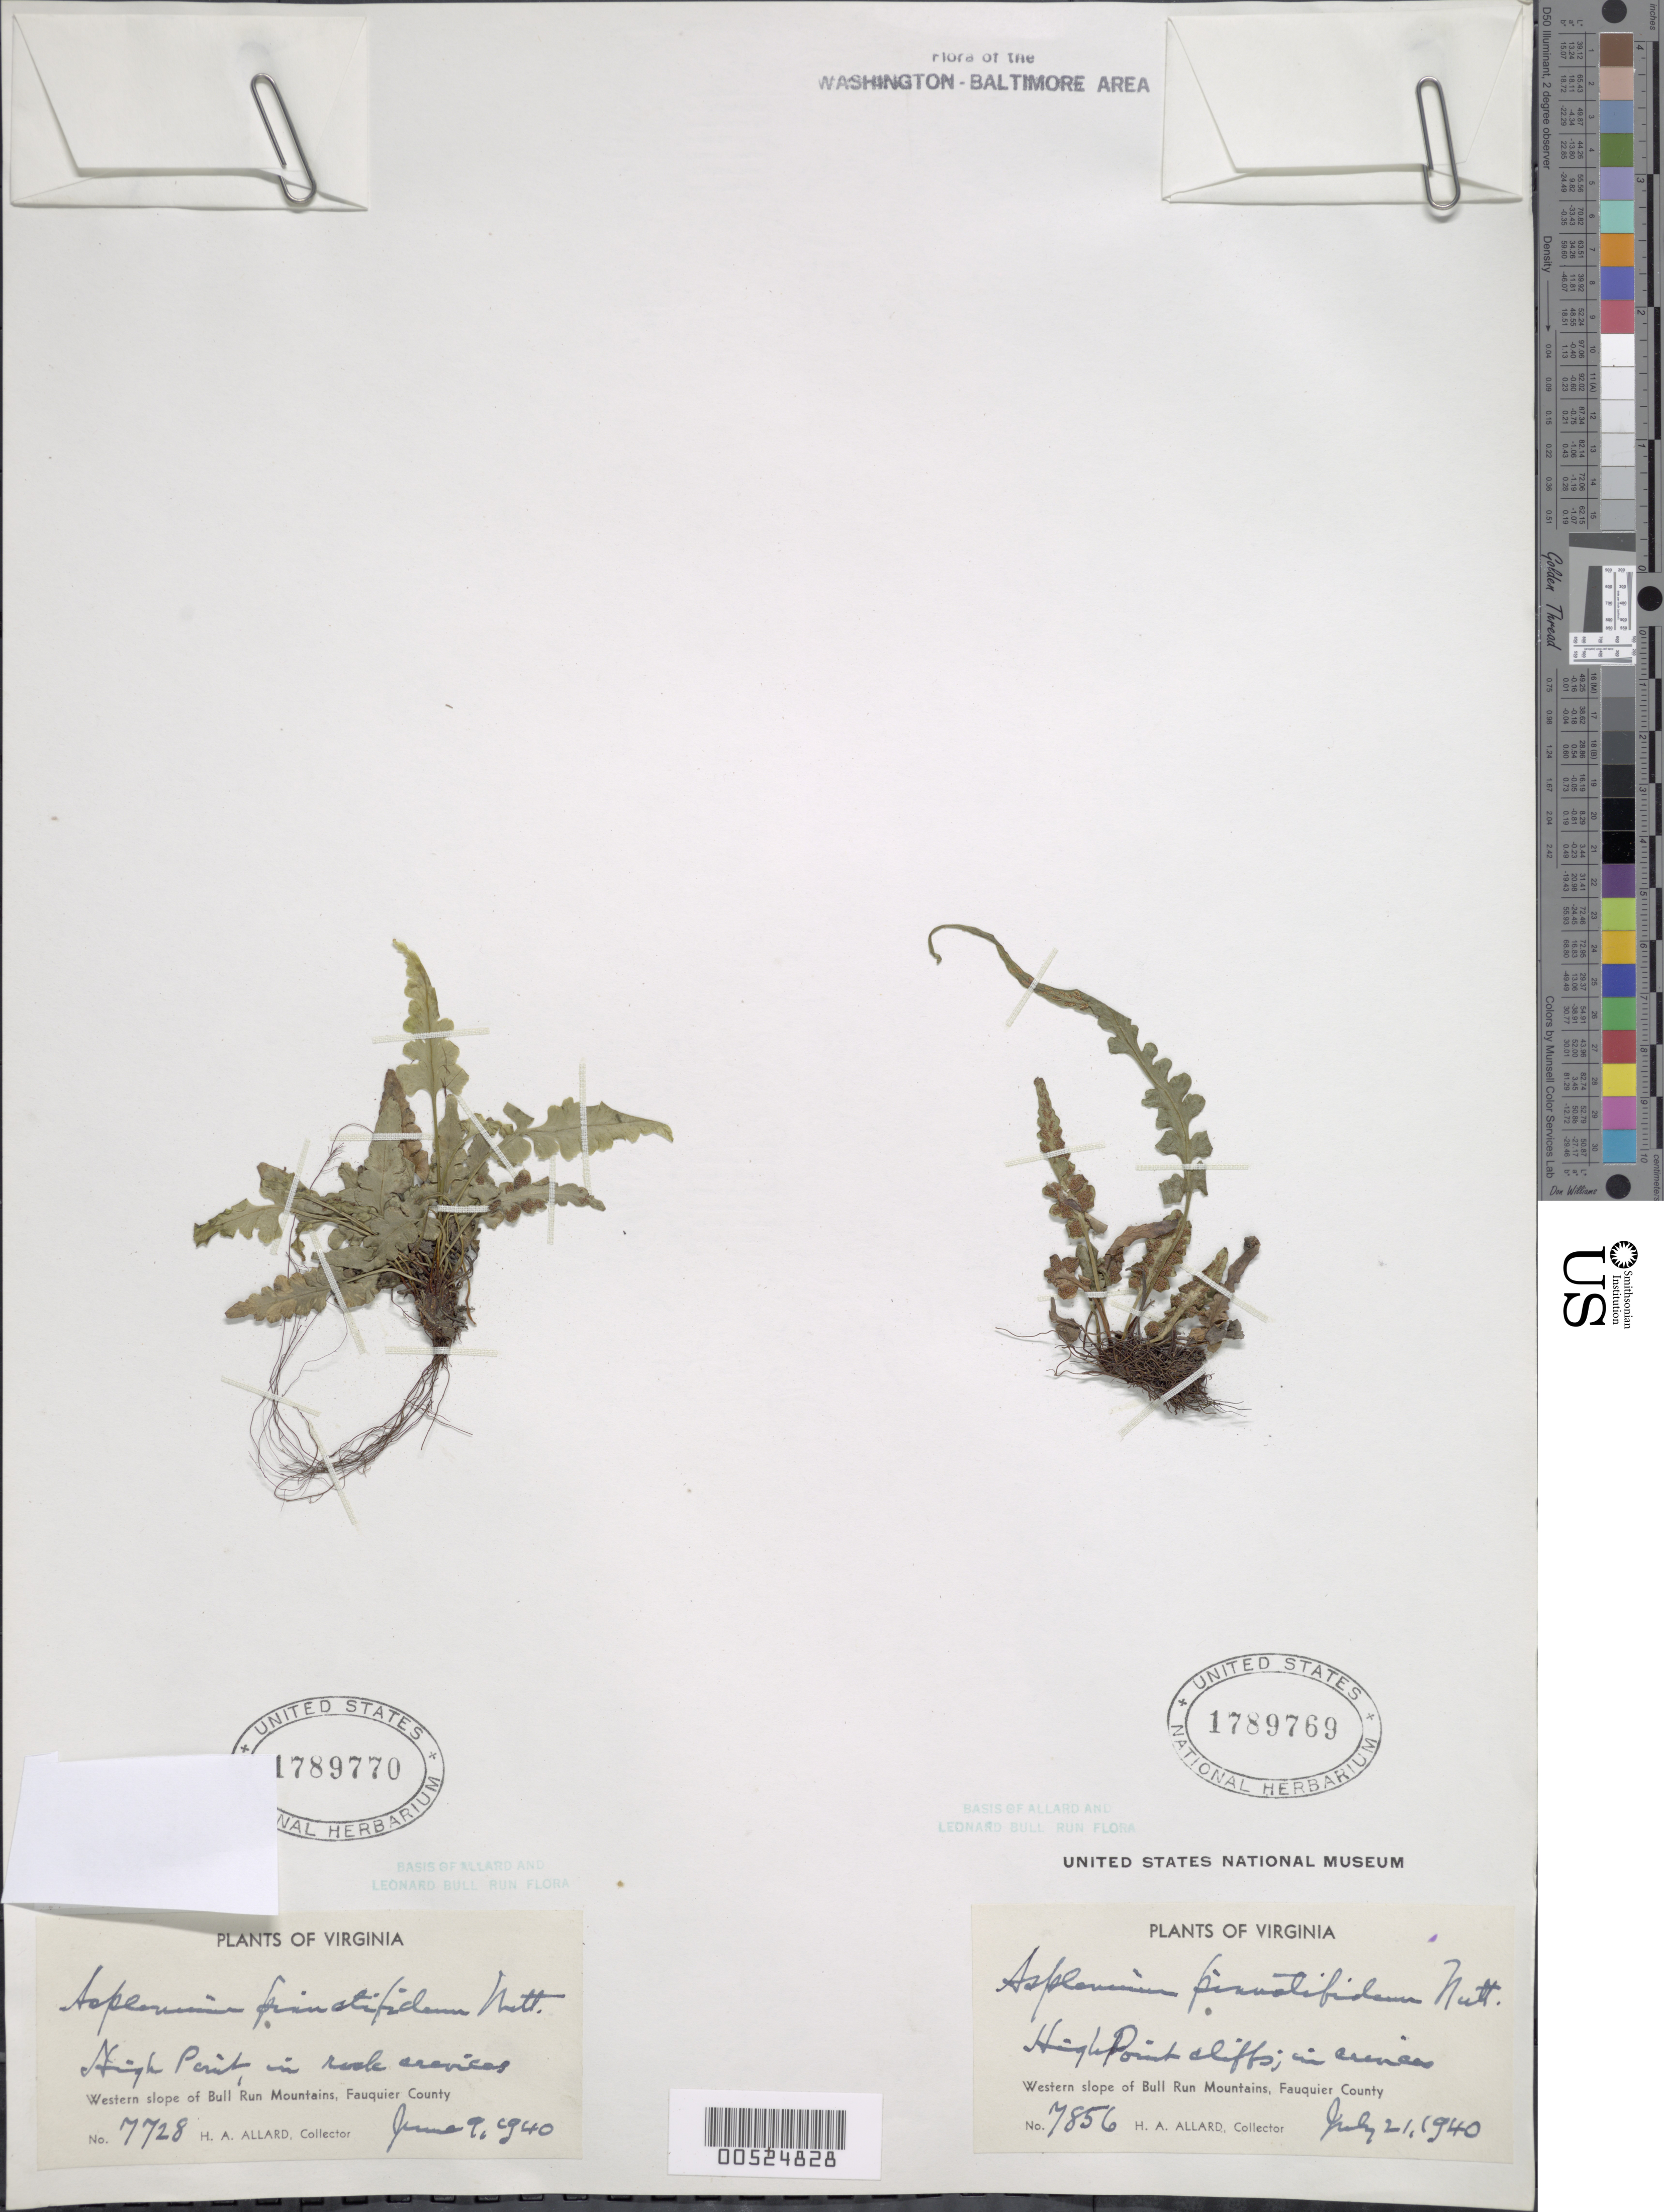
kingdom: Plantae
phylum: Tracheophyta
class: Polypodiopsida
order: Polypodiales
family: Aspleniaceae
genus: Asplenium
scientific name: Asplenium pinnatifidum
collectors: H. A. Allard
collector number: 7856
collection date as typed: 21 Jul 1940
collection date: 1940-07-21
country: United States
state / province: Virginia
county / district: Fauquier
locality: High Point, W slope of Bull Run Mountains Bull Run Mts.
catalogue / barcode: US 1789769